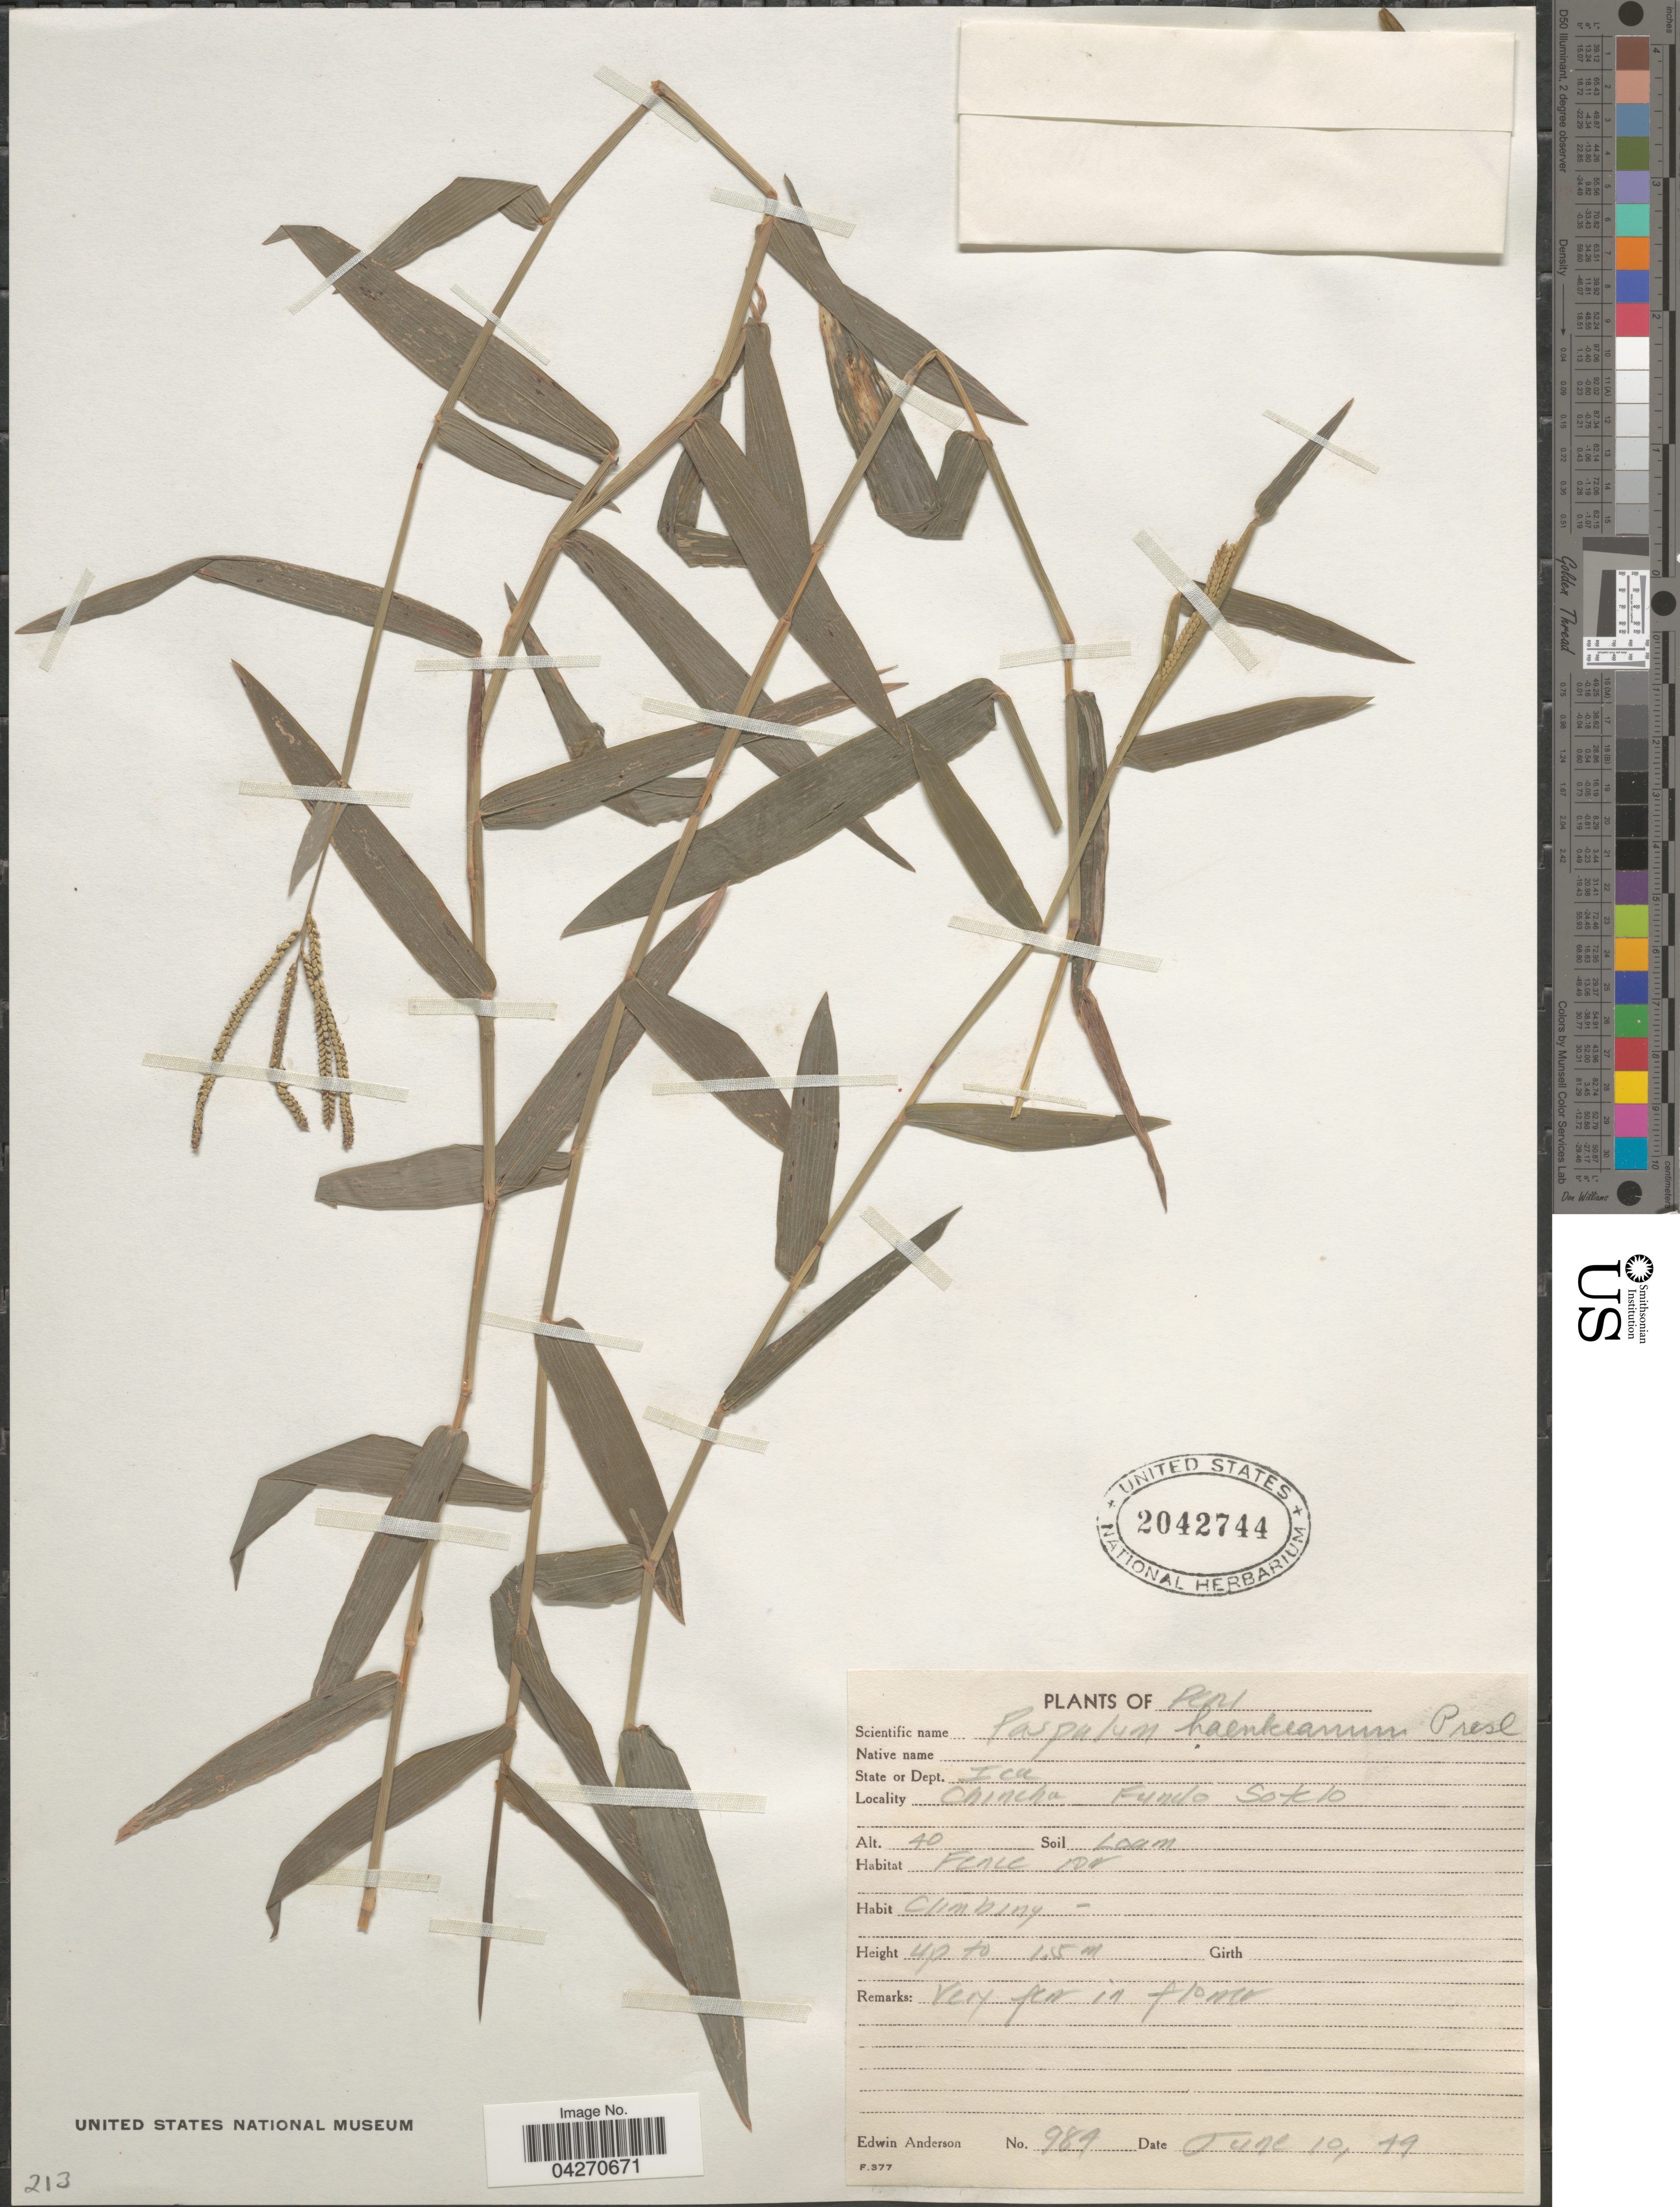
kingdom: Plantae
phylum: Tracheophyta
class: Liliopsida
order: Poales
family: Poaceae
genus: Paspalum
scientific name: Paspalum haenkeanum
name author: J. Presl in C. Presl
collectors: E. Anderson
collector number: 984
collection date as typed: Transcribed d/m/y: 10/6/49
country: Peru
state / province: Ica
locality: State or Dept. Ica. Chincha Fundo Soteto.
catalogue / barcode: US 2042744